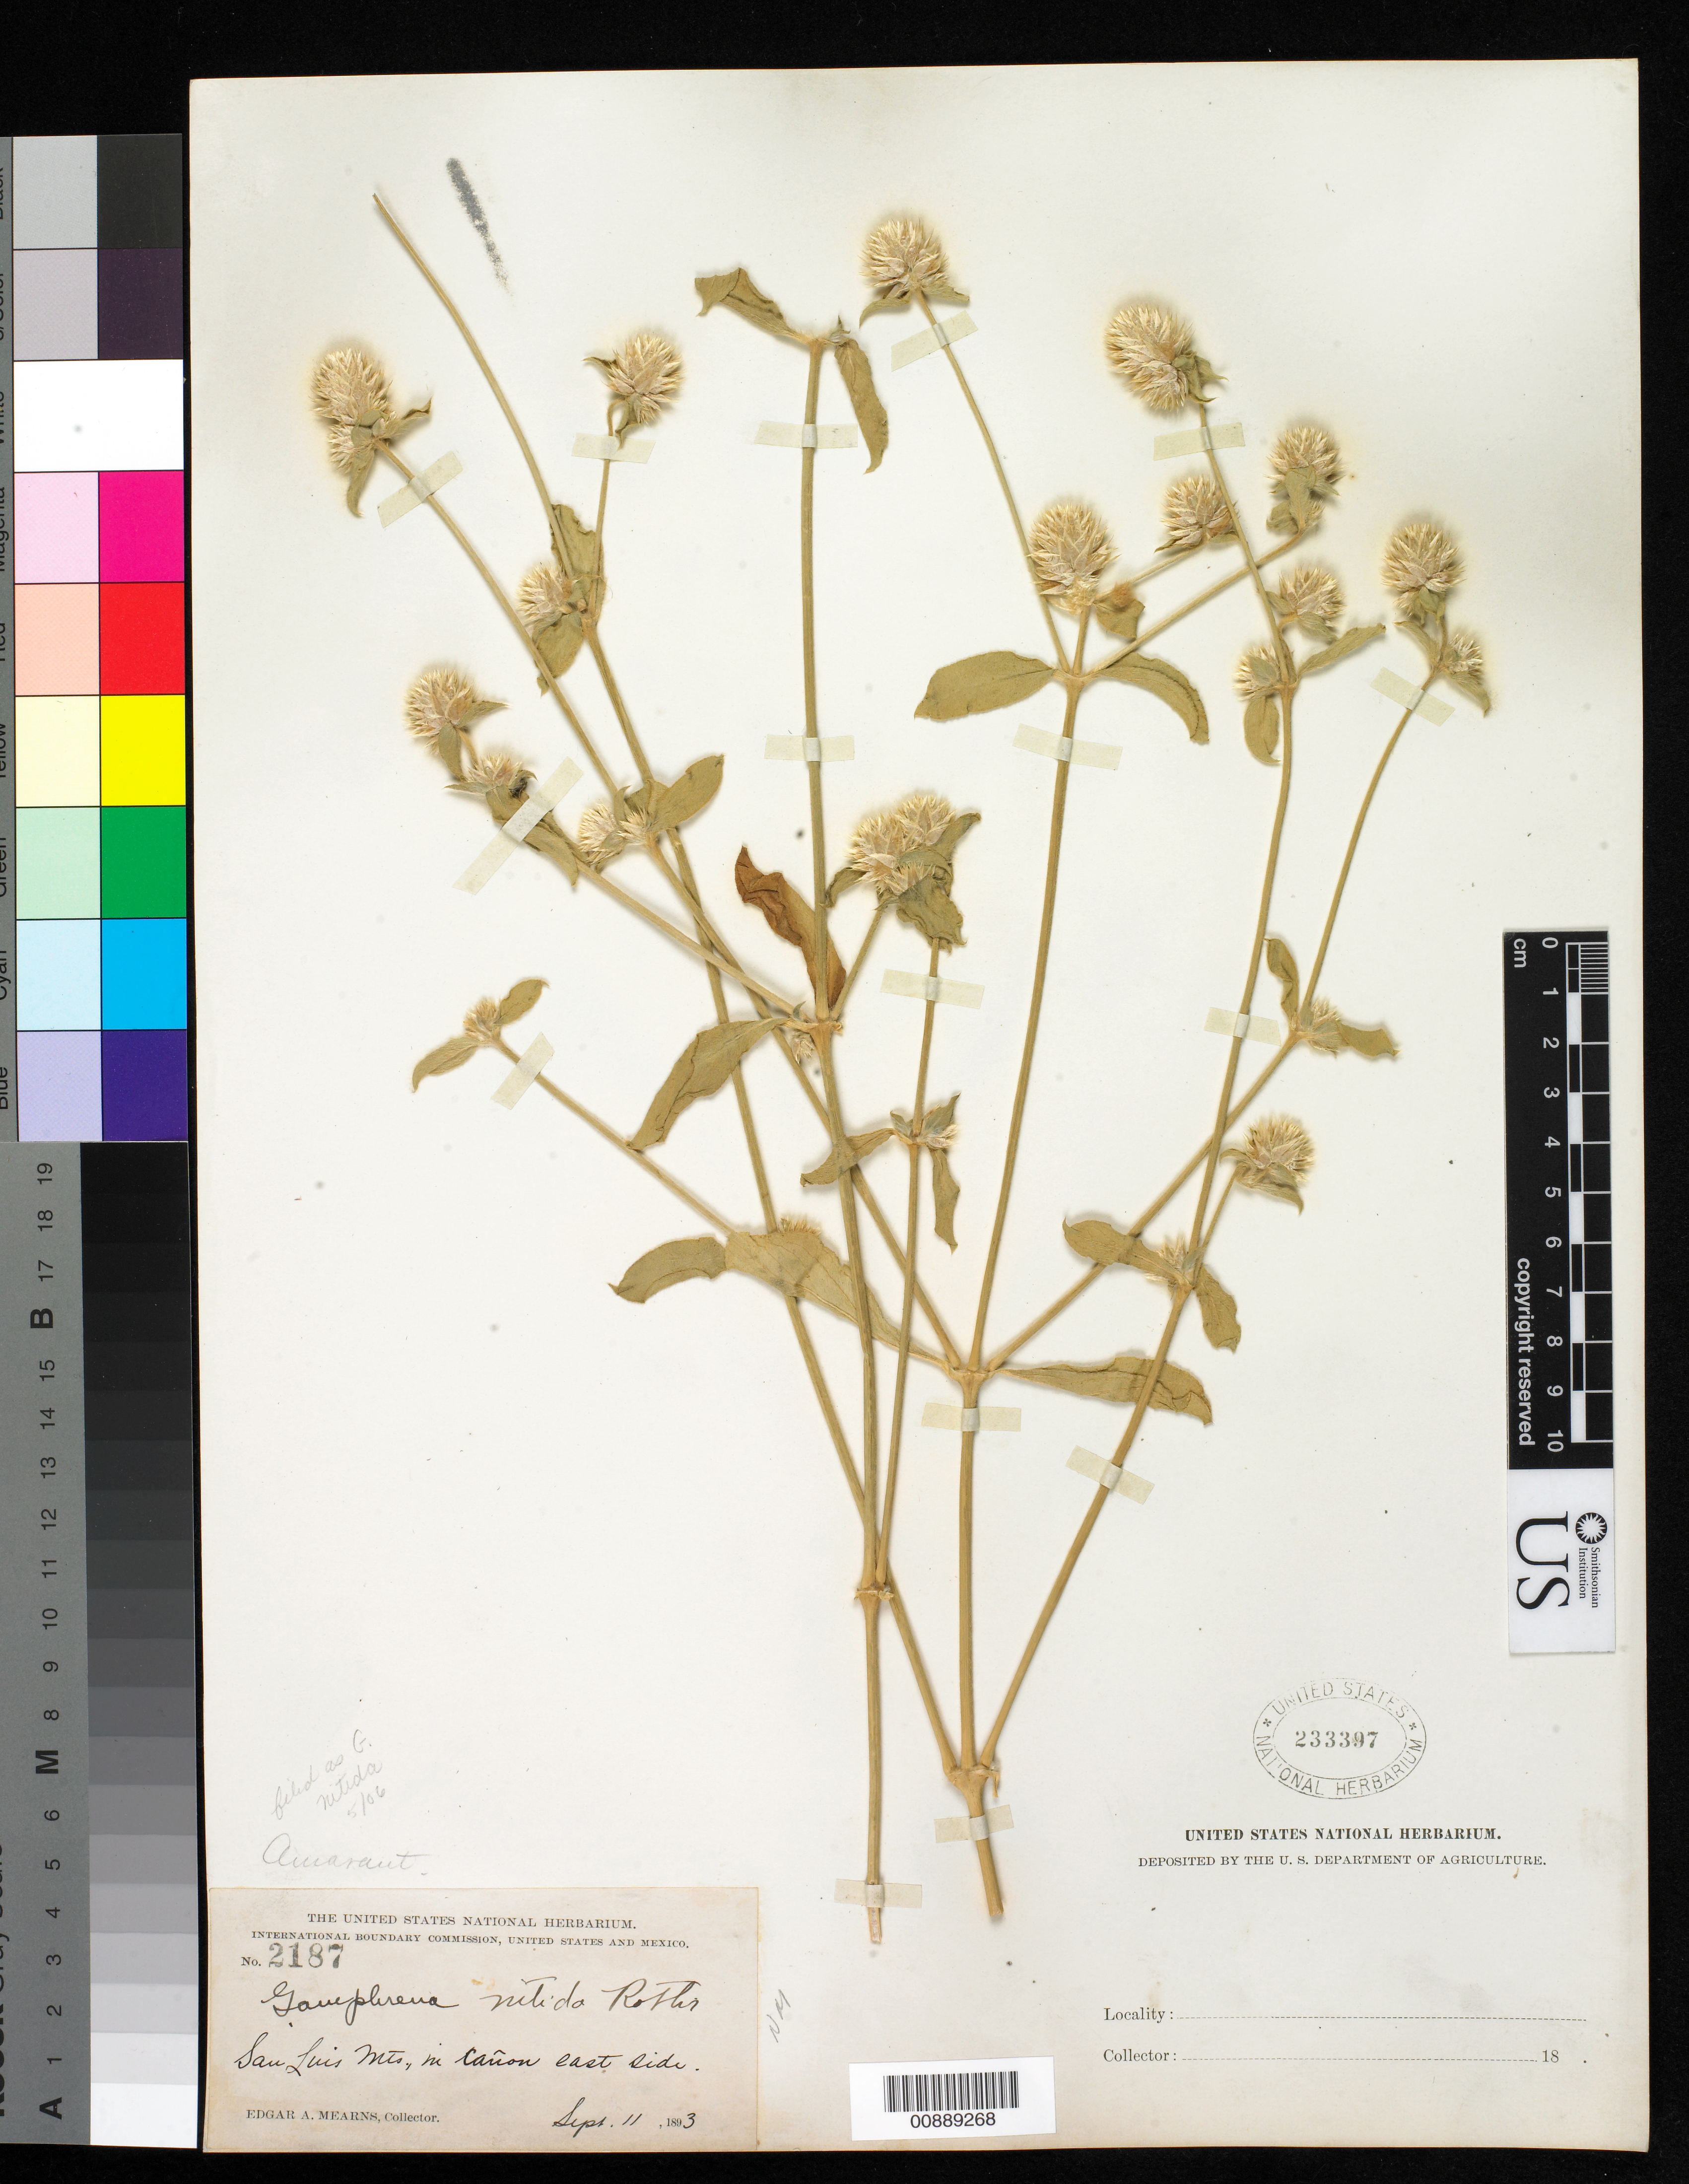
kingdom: Plantae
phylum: Tracheophyta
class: Magnoliopsida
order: Caryophyllales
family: Amaranthaceae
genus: Gomphrena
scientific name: Gomphrena nitida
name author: Rothr.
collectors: E. A. Mearns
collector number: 2187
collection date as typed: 11 Sep 1893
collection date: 1893-09-11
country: United States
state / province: New Mexico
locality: San Luis Mts., in cañon east side.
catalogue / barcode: US 233397